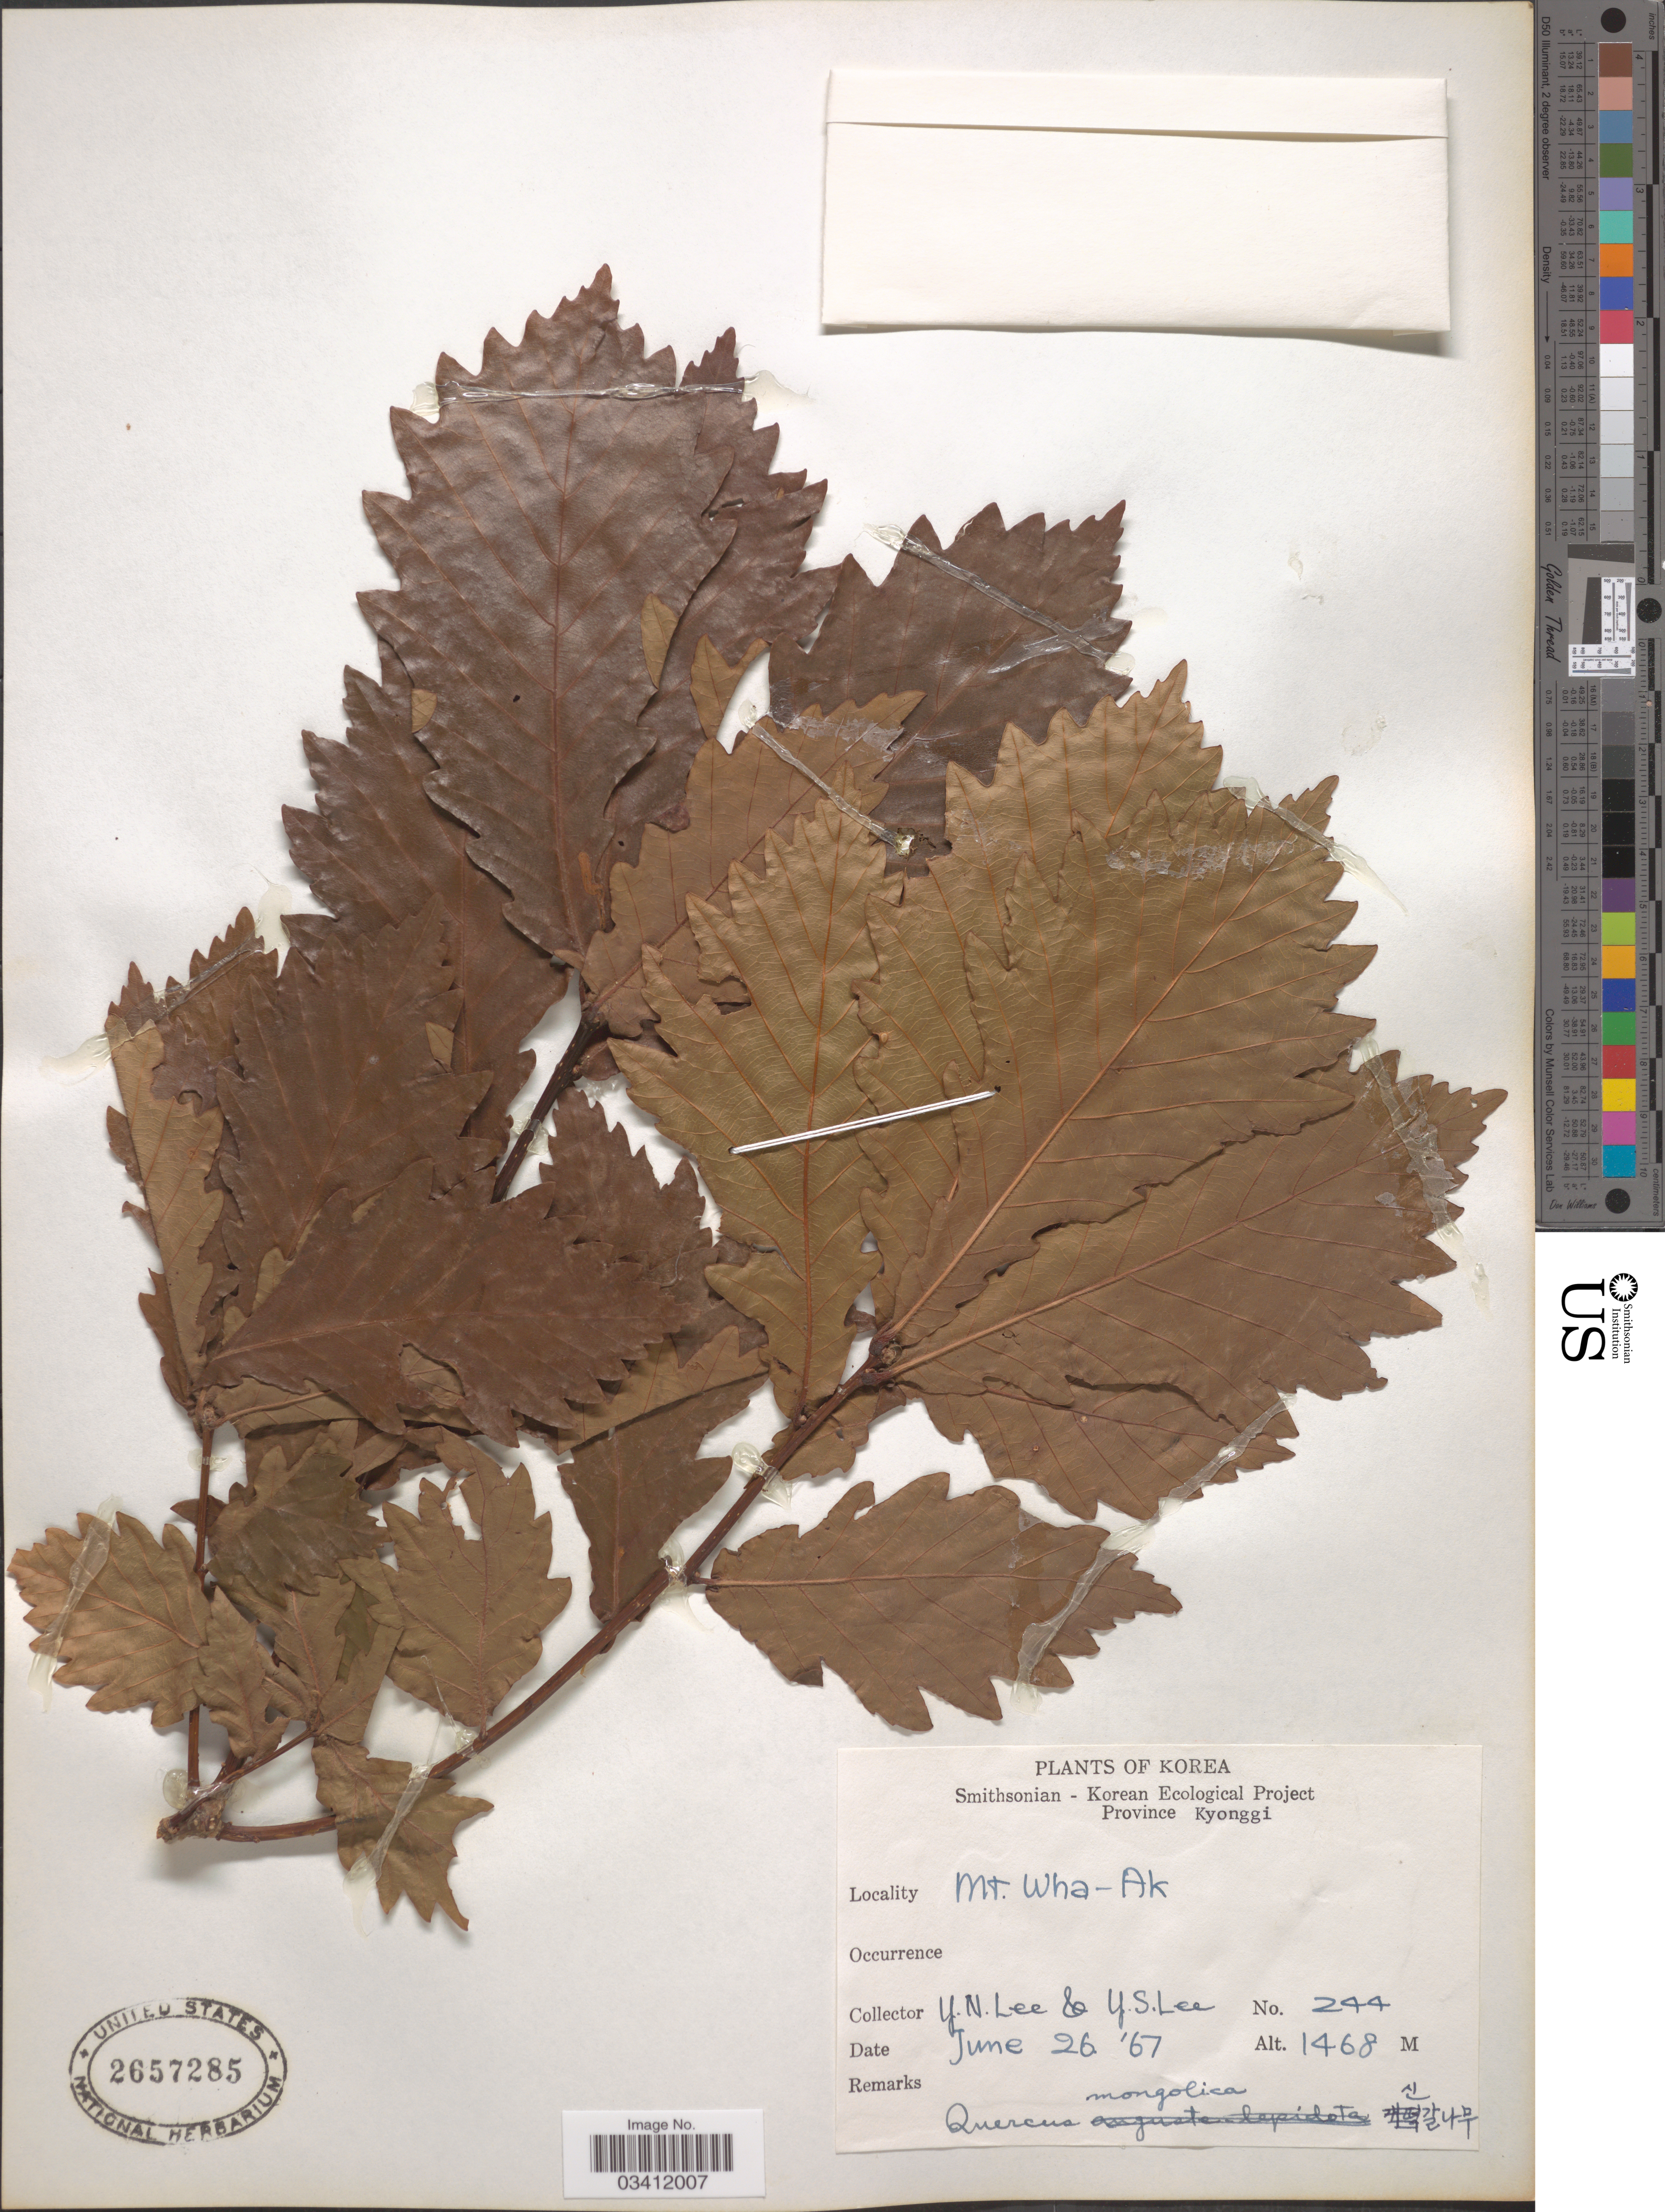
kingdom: Plantae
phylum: Tracheophyta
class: Magnoliopsida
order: Fagales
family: Fagaceae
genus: Quercus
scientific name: Quercus mongolica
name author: Fisch. ex Ledeb.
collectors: Y. N. Lee & Y. S. Lee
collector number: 244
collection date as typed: Transcribed d/m/y: 26/6/67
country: South Korea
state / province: Gyeonggi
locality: Province Kyonggi. Mt. Wha-Ak.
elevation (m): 1468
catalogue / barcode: US 2657285